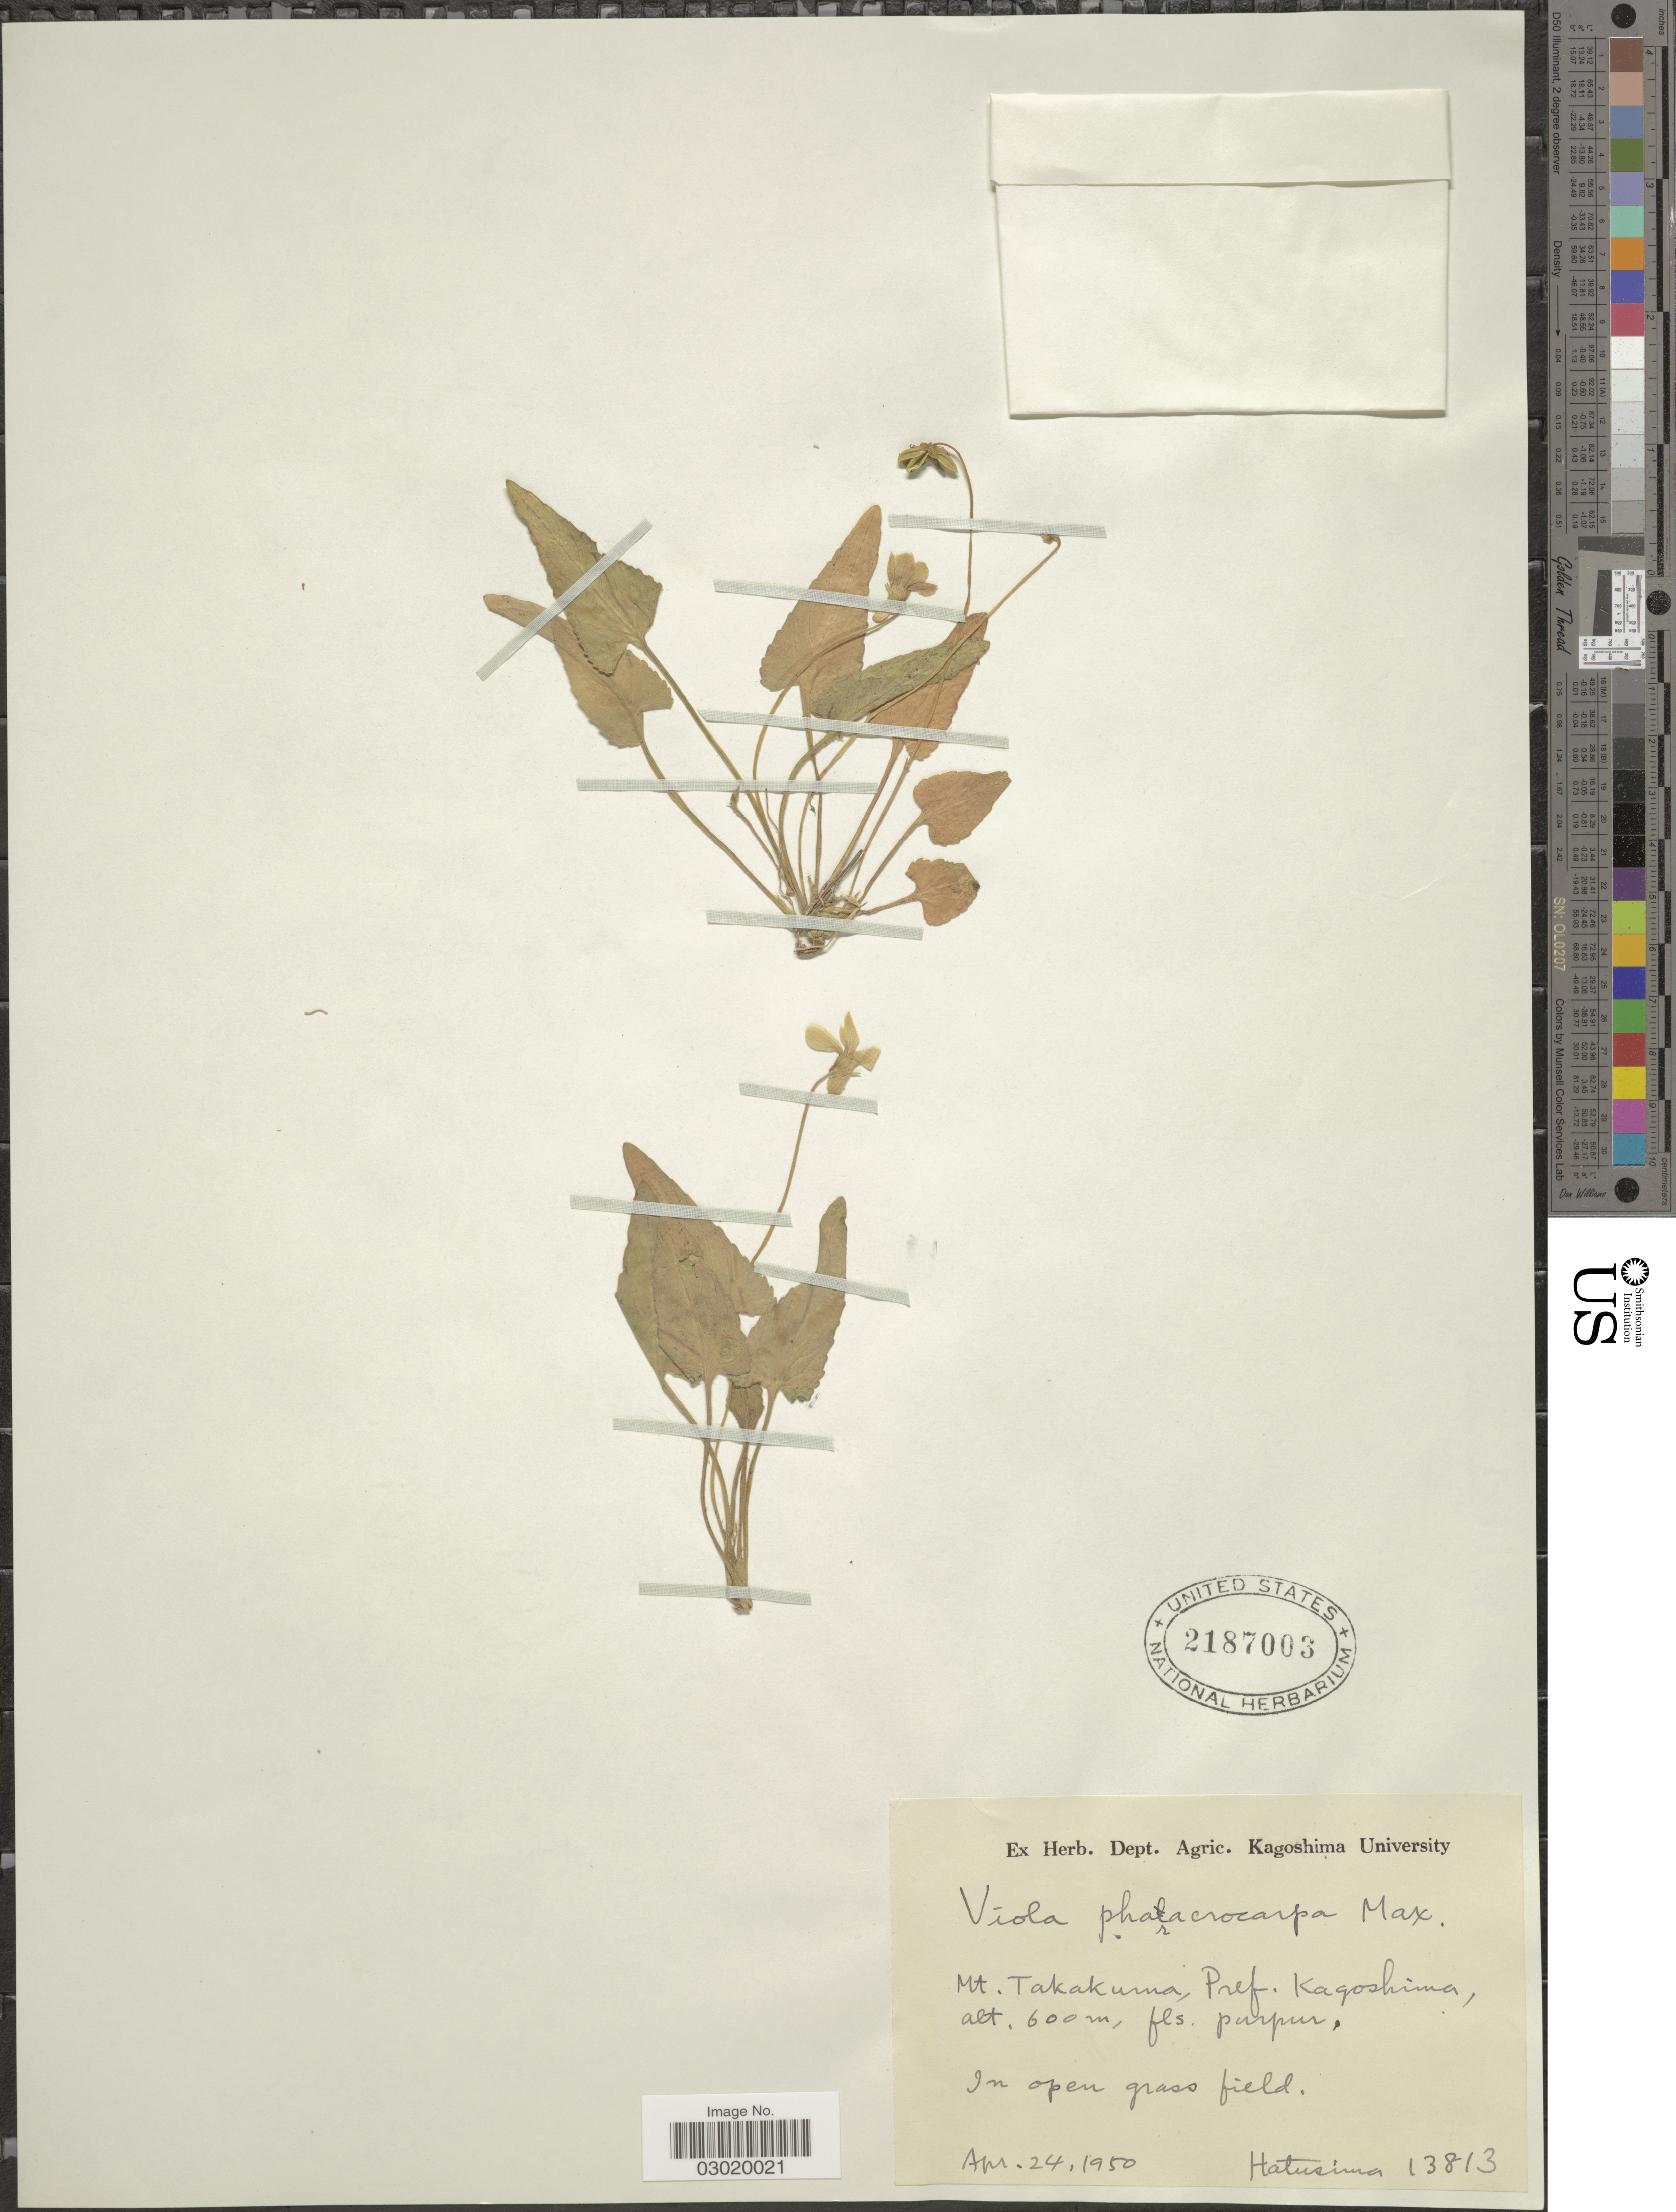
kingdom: Plantae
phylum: Tracheophyta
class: Magnoliopsida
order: Malpighiales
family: Violaceae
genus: Viola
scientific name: Viola phalacrocarpa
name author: Maxim.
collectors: -. Hatusima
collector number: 13813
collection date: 1950-04-24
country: Japan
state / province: Kagosima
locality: Mt. Takakuma, Pref. Kagoshima.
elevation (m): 600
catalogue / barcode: US 2187003